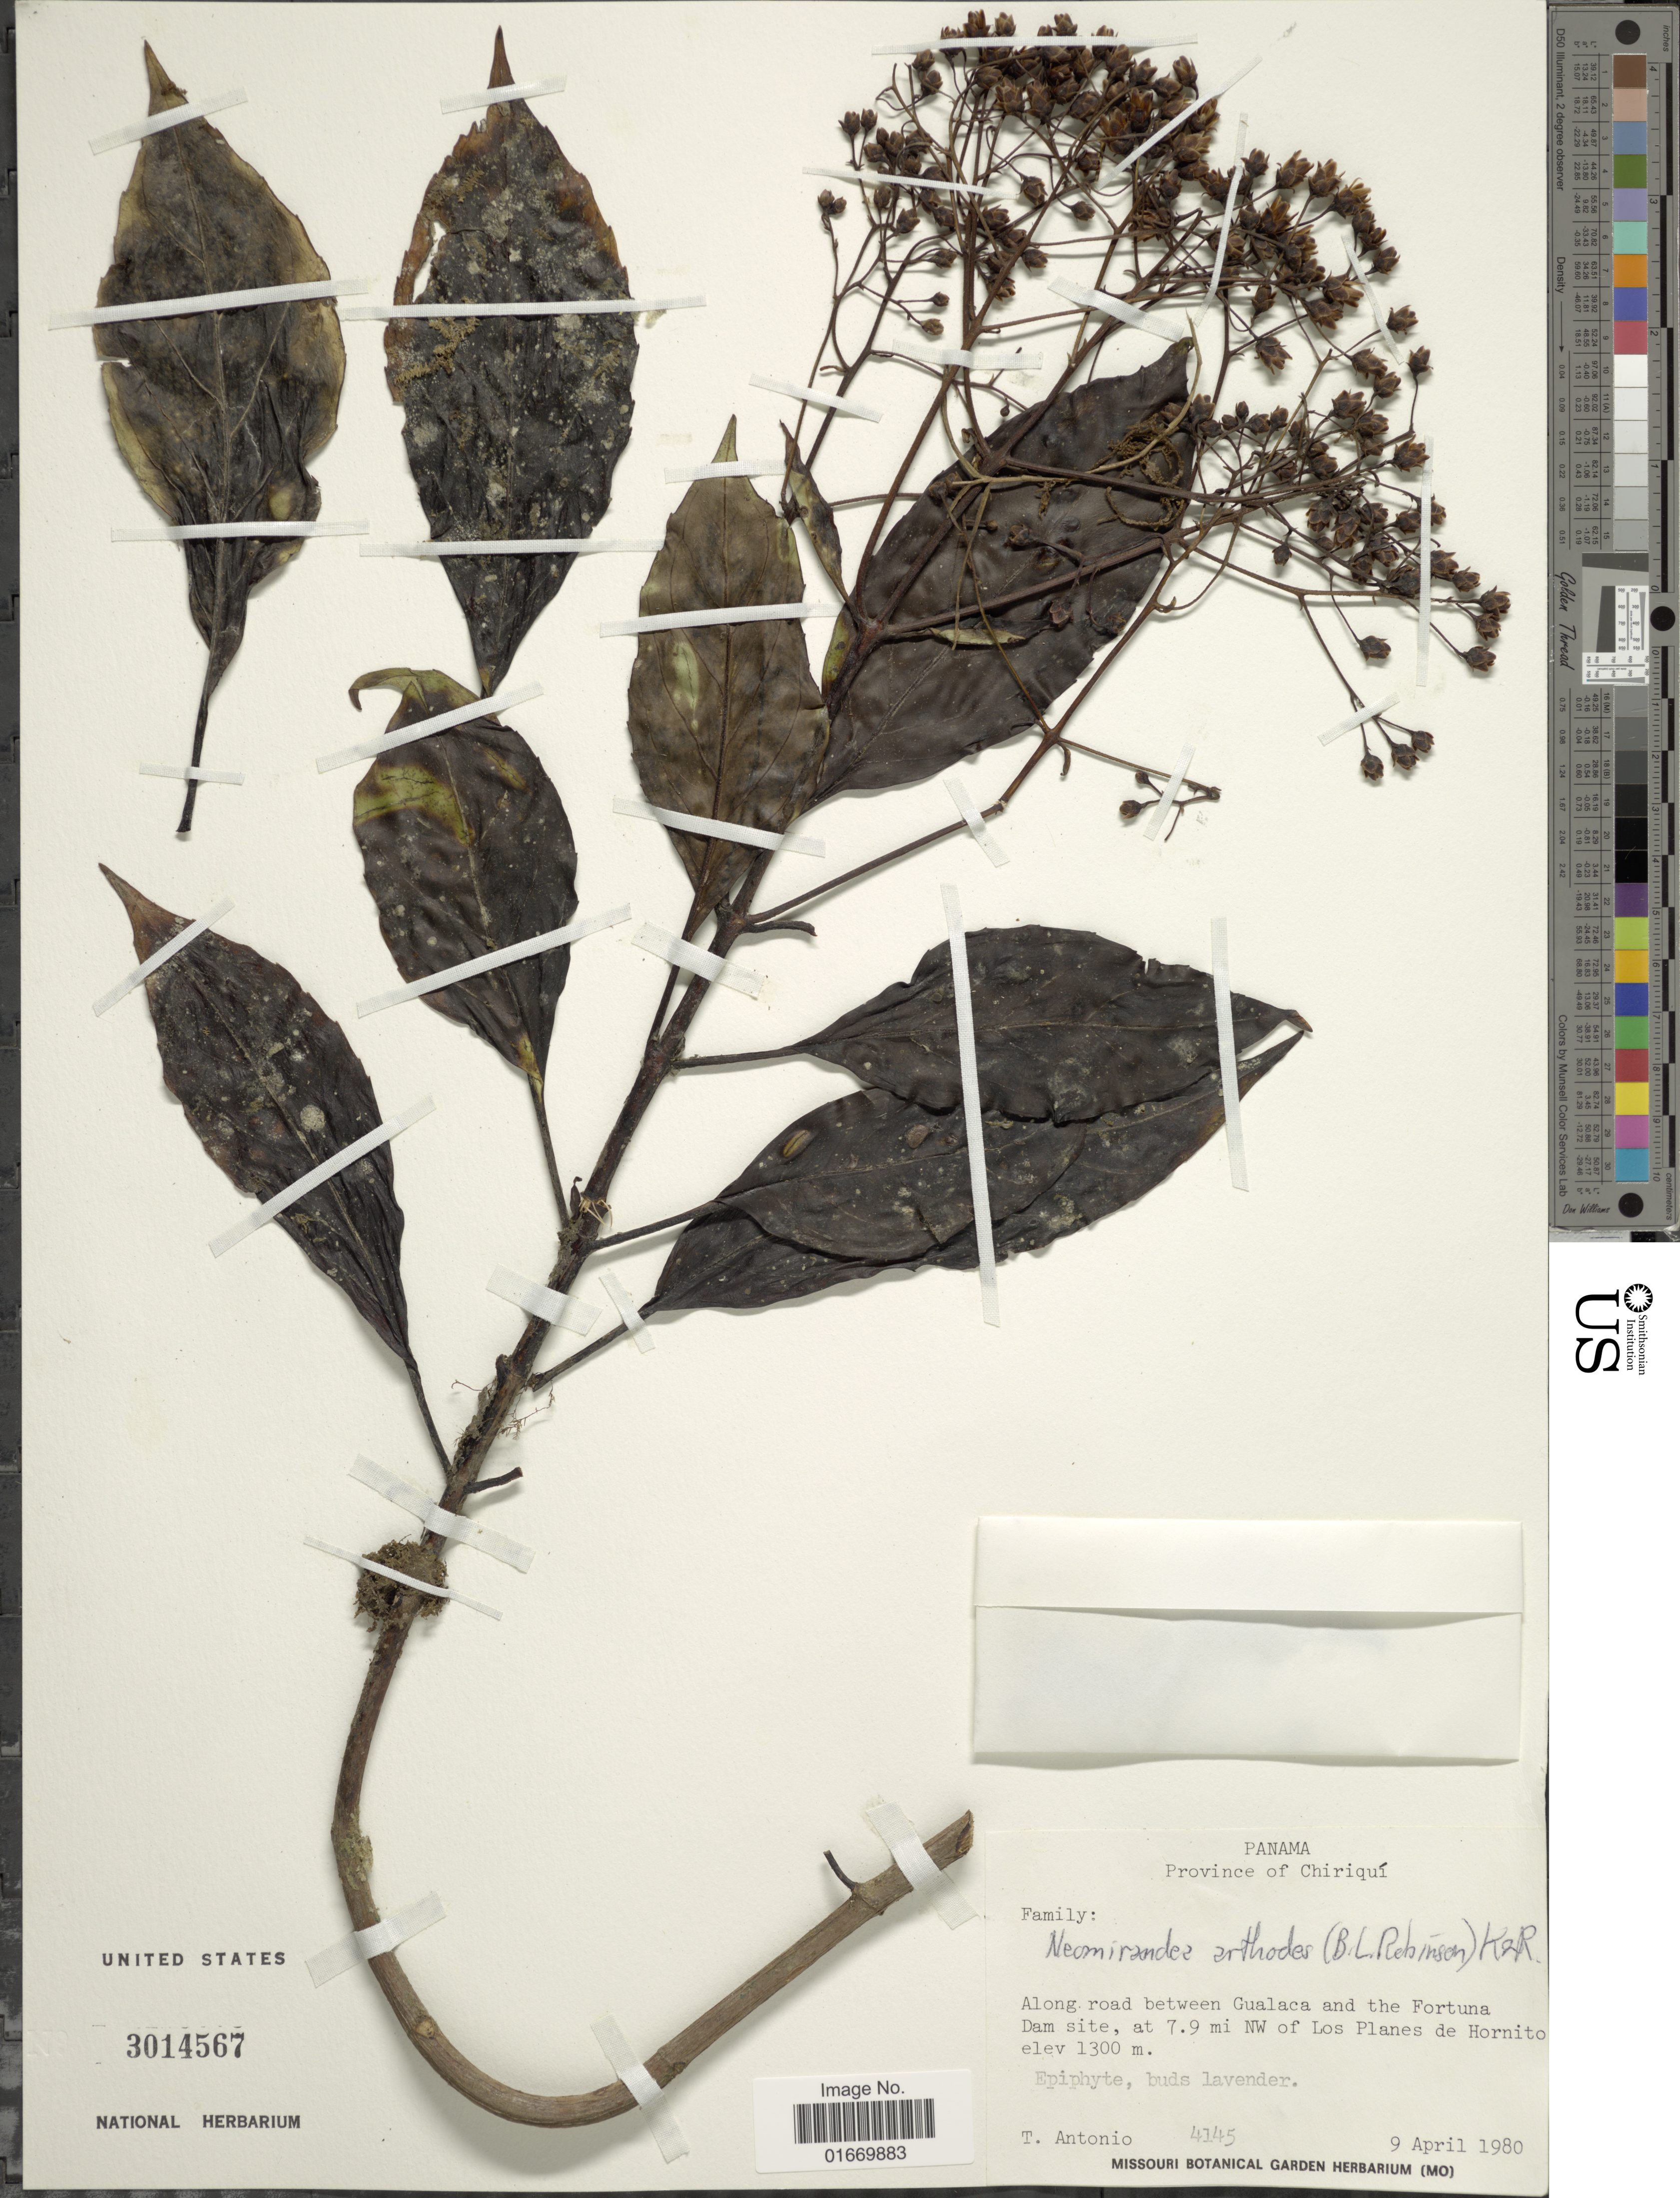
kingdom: Plantae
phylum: Tracheophyta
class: Magnoliopsida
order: Asterales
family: Asteraceae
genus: Neomirandea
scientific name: Neomirandea arthodes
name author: (B.L. Rob.) R.M. King & H. Rob.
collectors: T. Antonio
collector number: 4145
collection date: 1980-04-09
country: Panama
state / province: Chiriqui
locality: Along road between Guacala and the Fortuna Dam site, at 7.9 mi NW of Los Planes de Hornito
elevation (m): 1300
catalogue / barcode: US 3014567